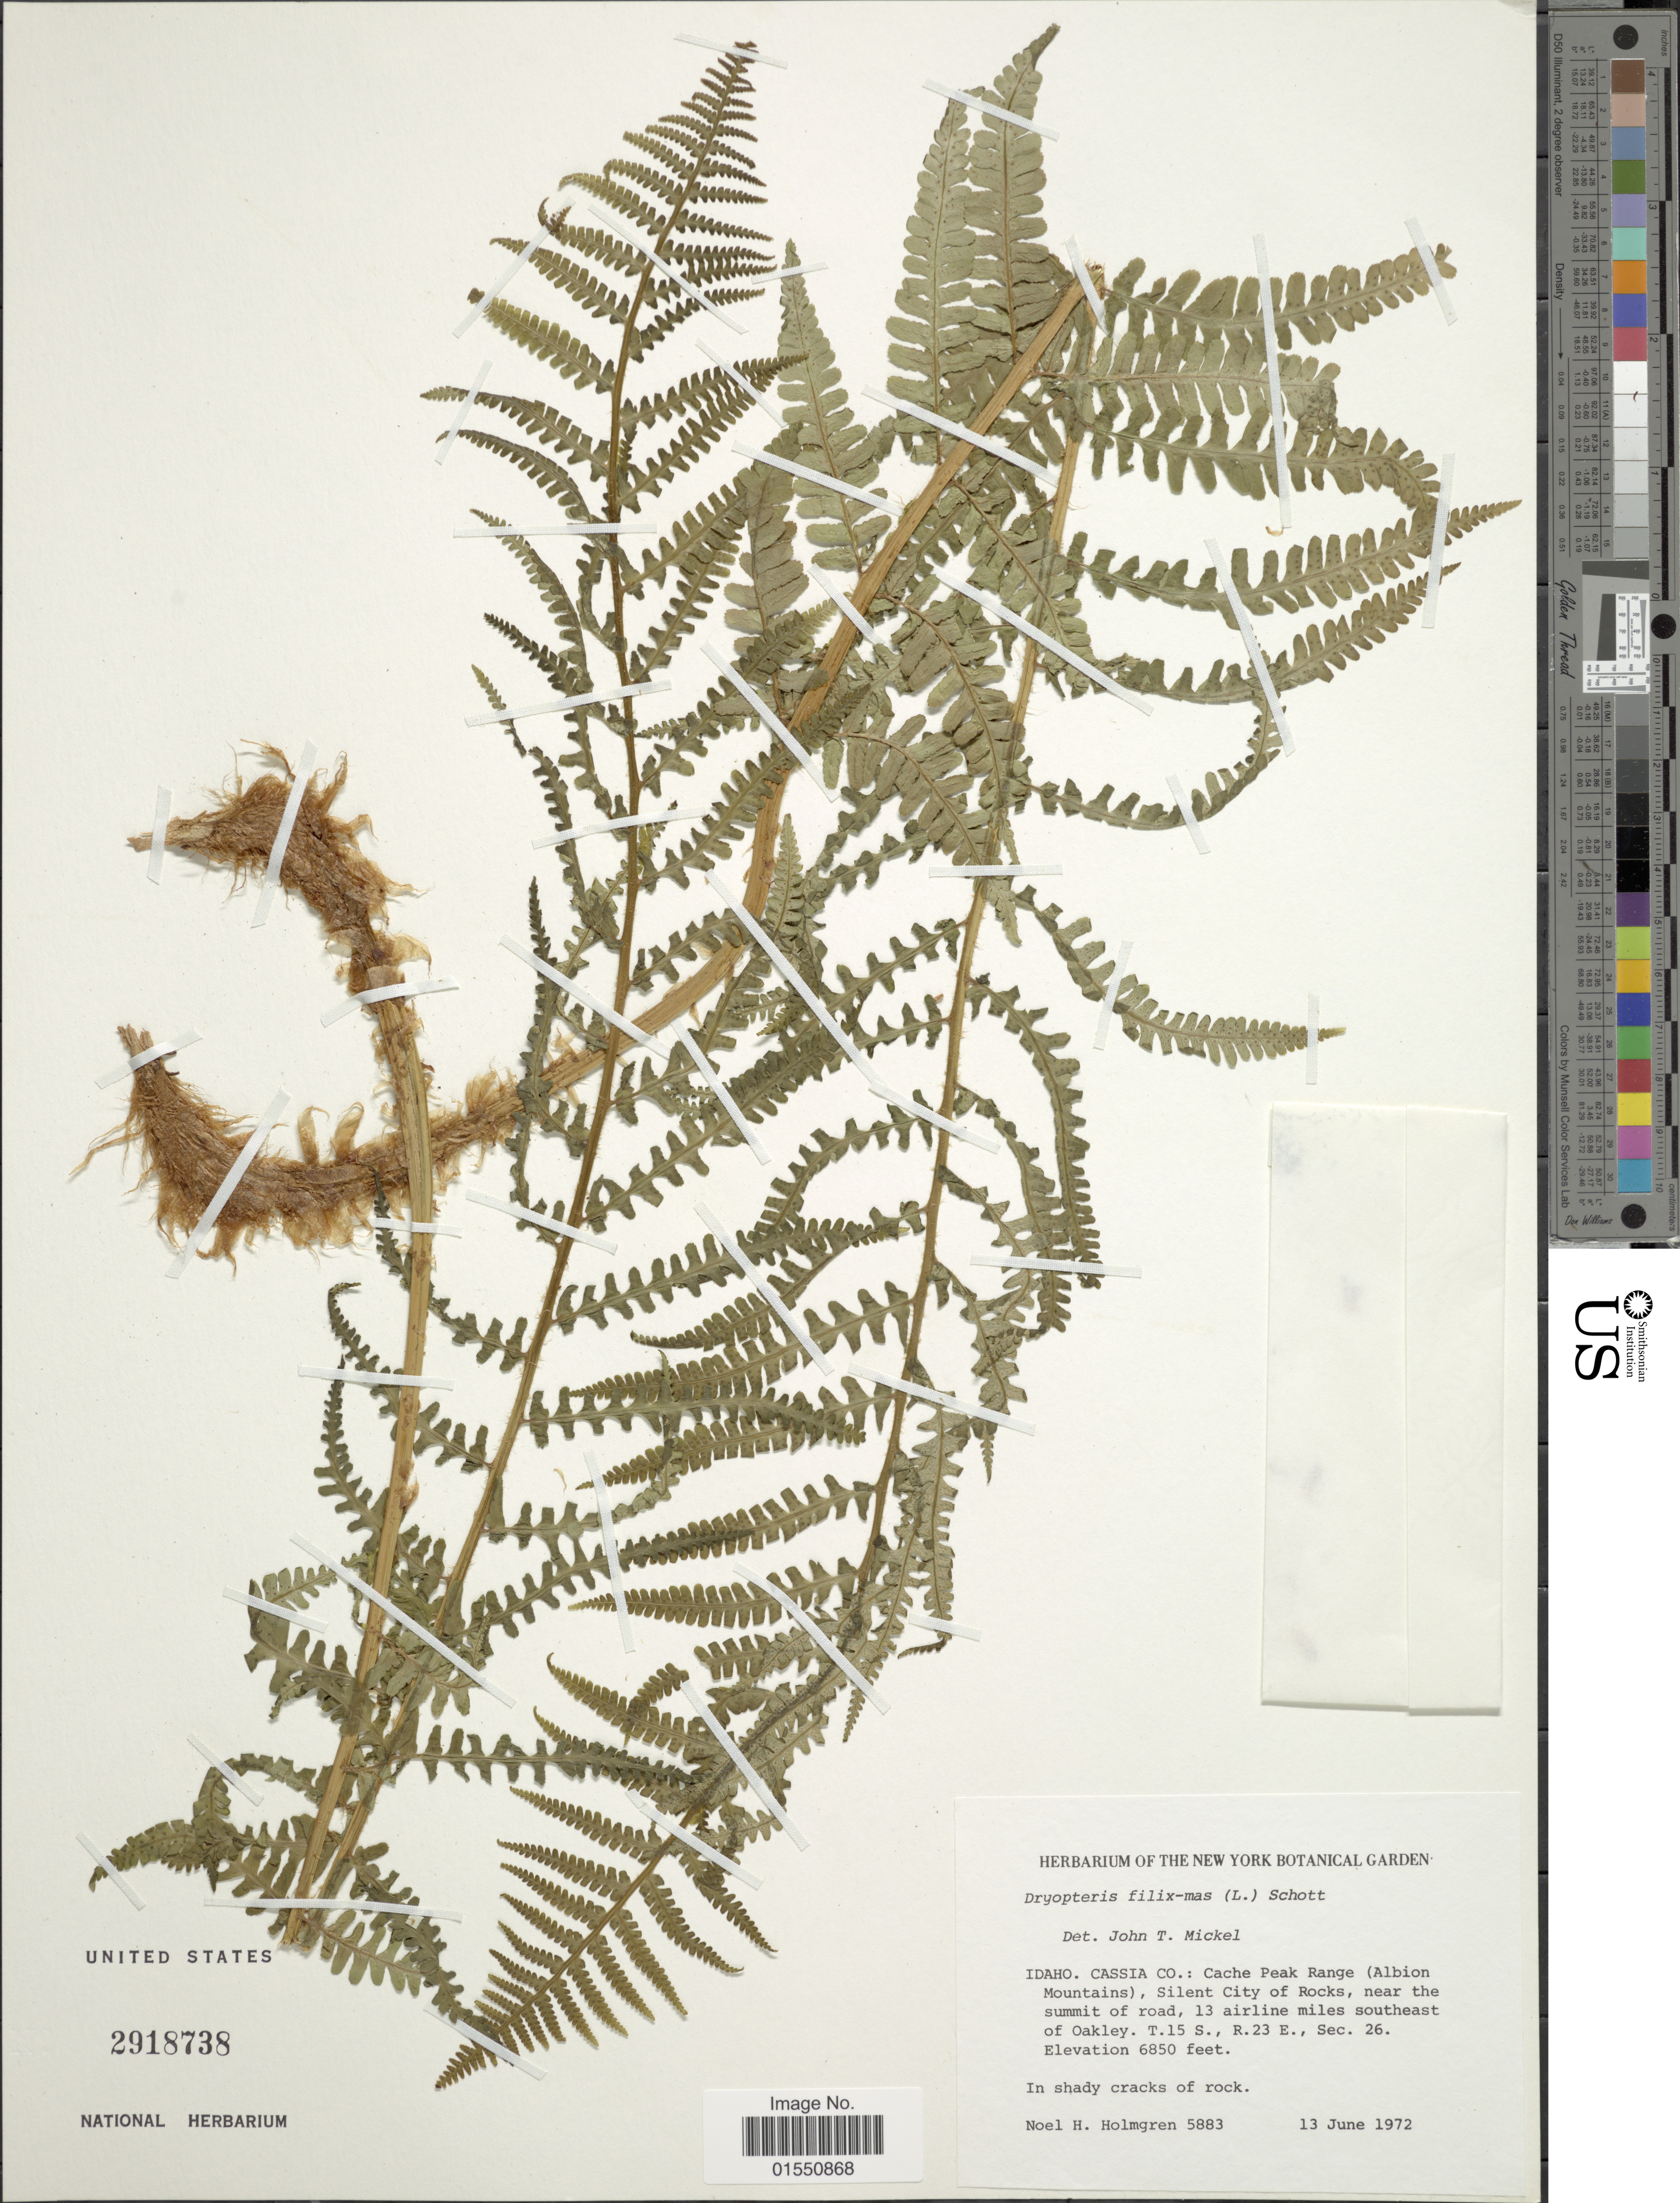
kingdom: Plantae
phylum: Tracheophyta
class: Polypodiopsida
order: Polypodiales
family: Dryopteridaceae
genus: Dryopteris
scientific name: Dryopteris filix-mas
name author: (L.) Schott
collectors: N. H. Holmgren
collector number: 5883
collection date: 1972-06-13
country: United States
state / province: Idaho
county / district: Cassia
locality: Cache Peak Range (Albion Mountains), Silent City of Rocks, near the summit of road, 13 airline miles southeast of Oakley. T.15 S., R.23 E., Sec. 26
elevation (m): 2088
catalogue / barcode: US 2918738